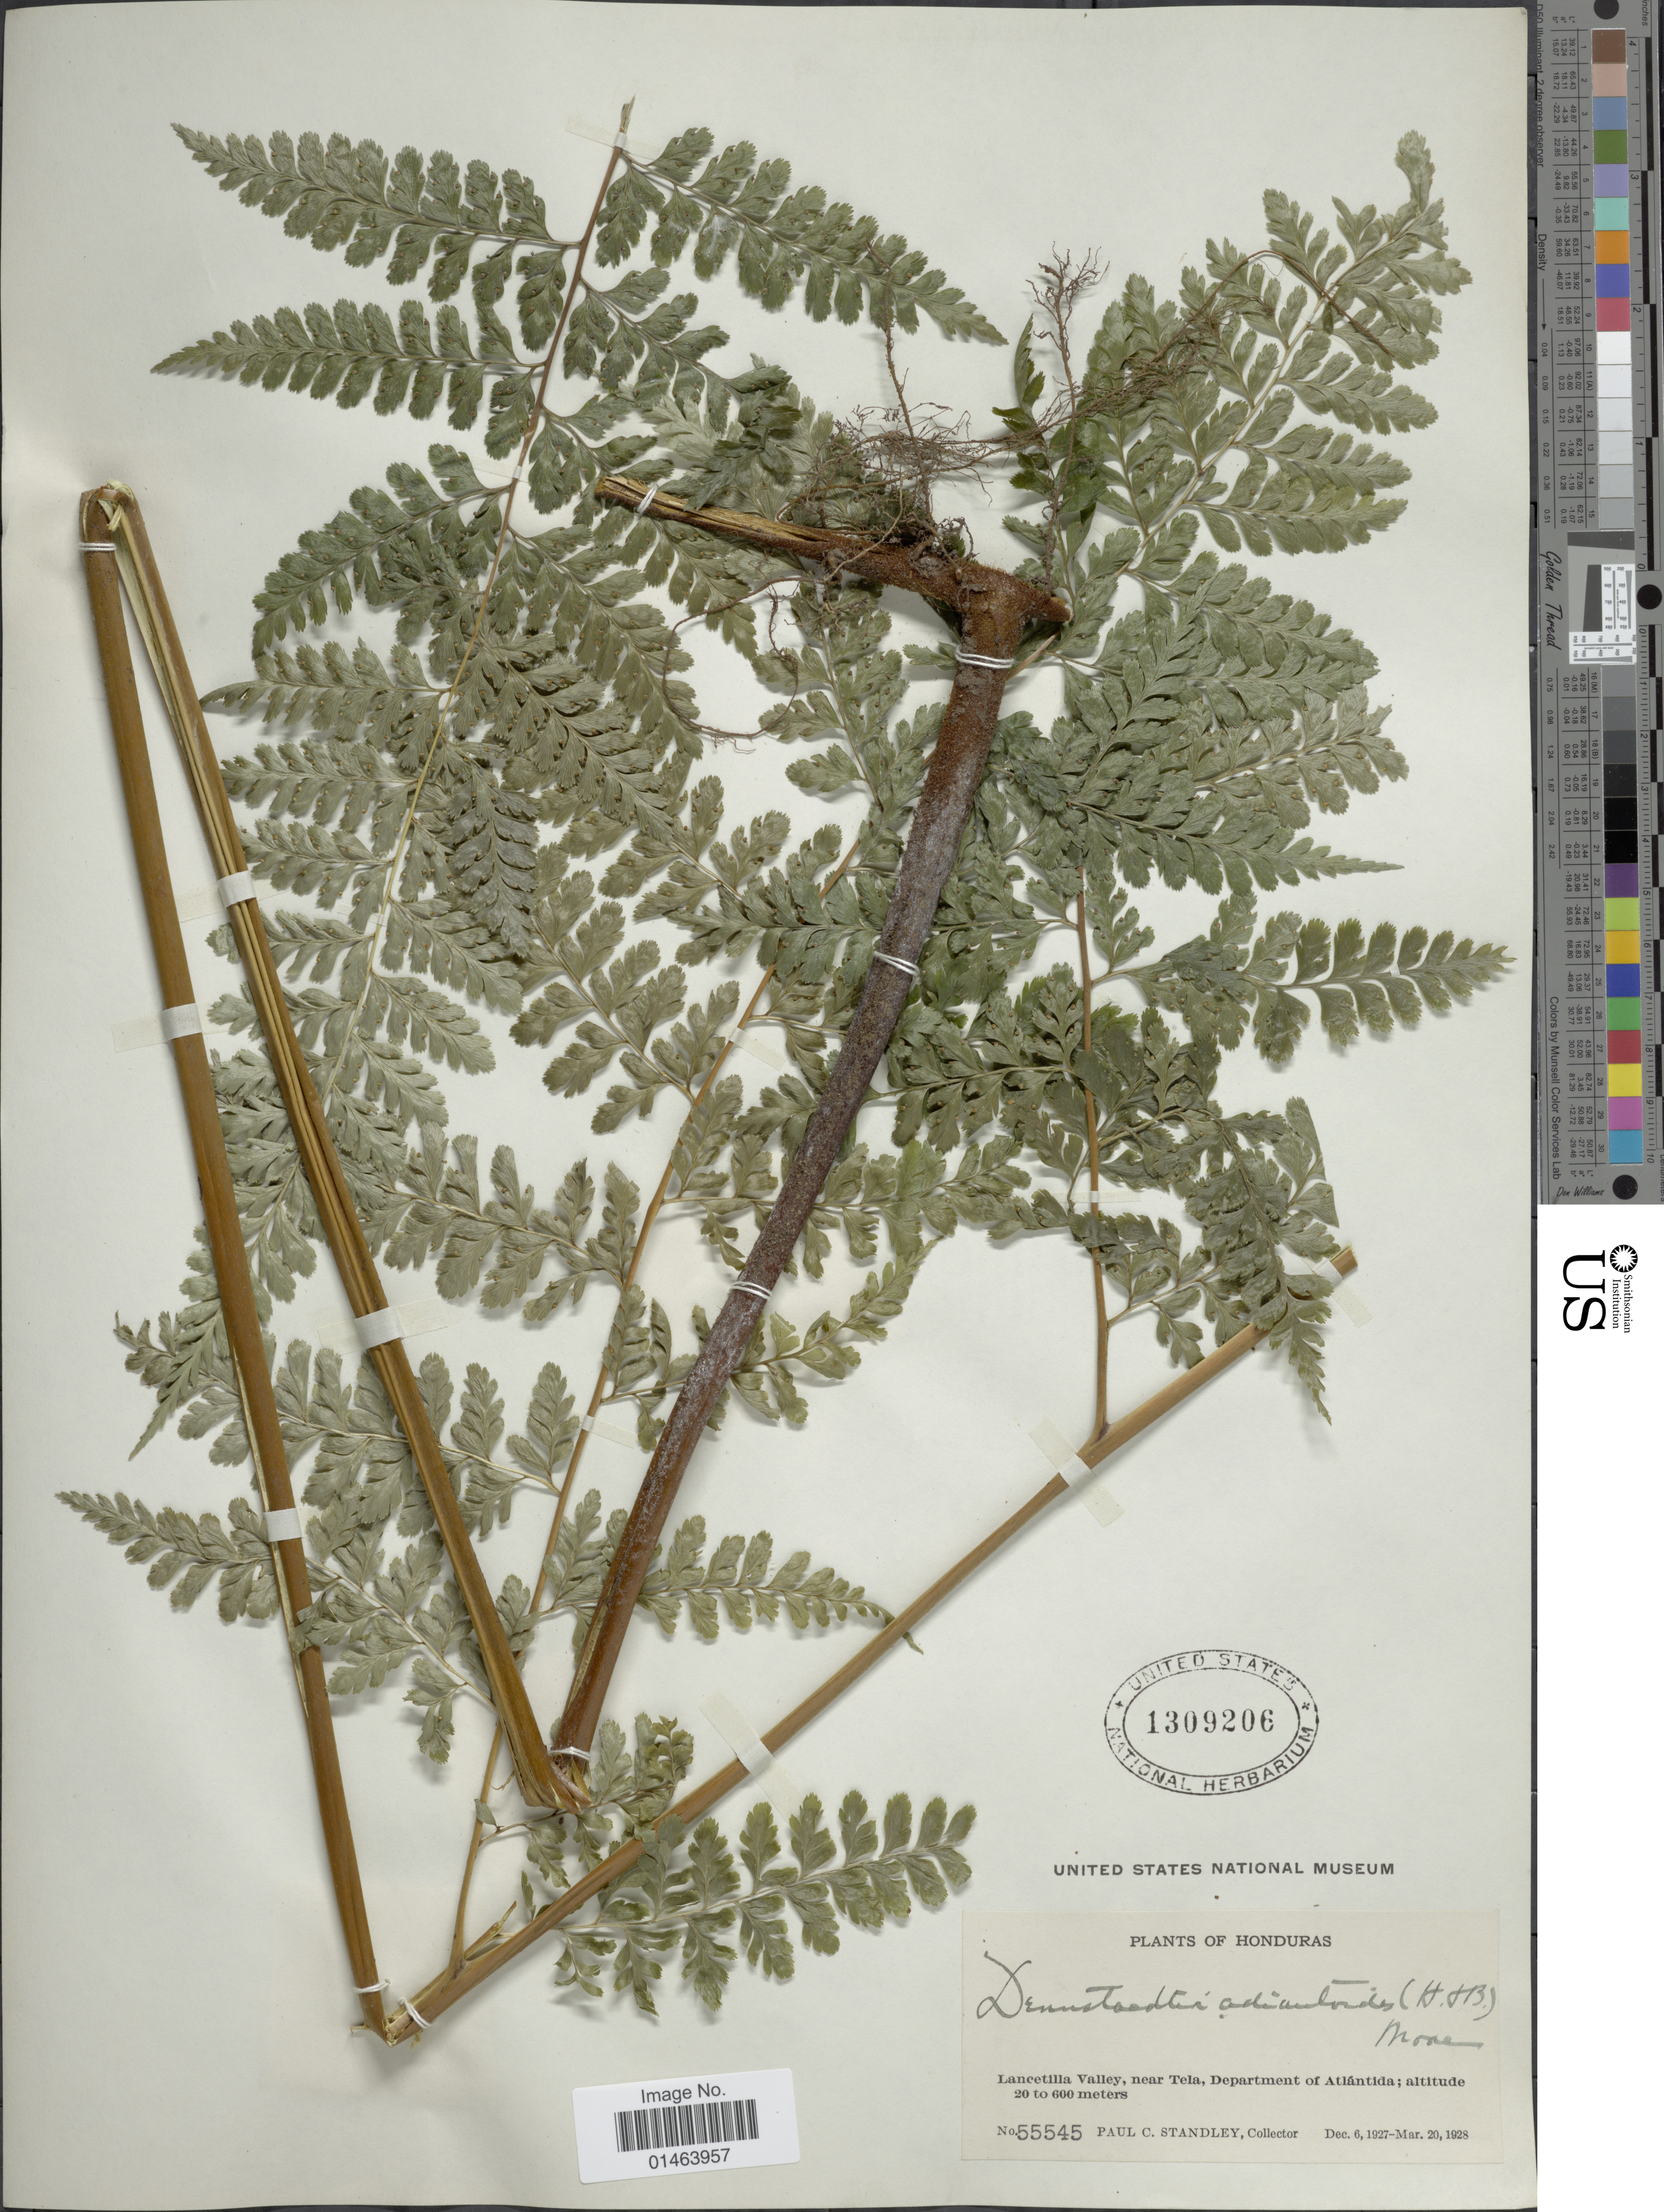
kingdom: Plantae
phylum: Tracheophyta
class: Polypodiopsida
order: Polypodiales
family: Dennstaedtiaceae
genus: Dennstaedtia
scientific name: Dennstaedtia bipinnata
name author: (Cav.) Maxon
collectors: P. C. Standley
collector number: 55545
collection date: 1927-12-06/1928-03-20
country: Honduras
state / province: Atlántida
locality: Honduras, Lancetilla Valley, near Tila.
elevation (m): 20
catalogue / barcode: US 1309206